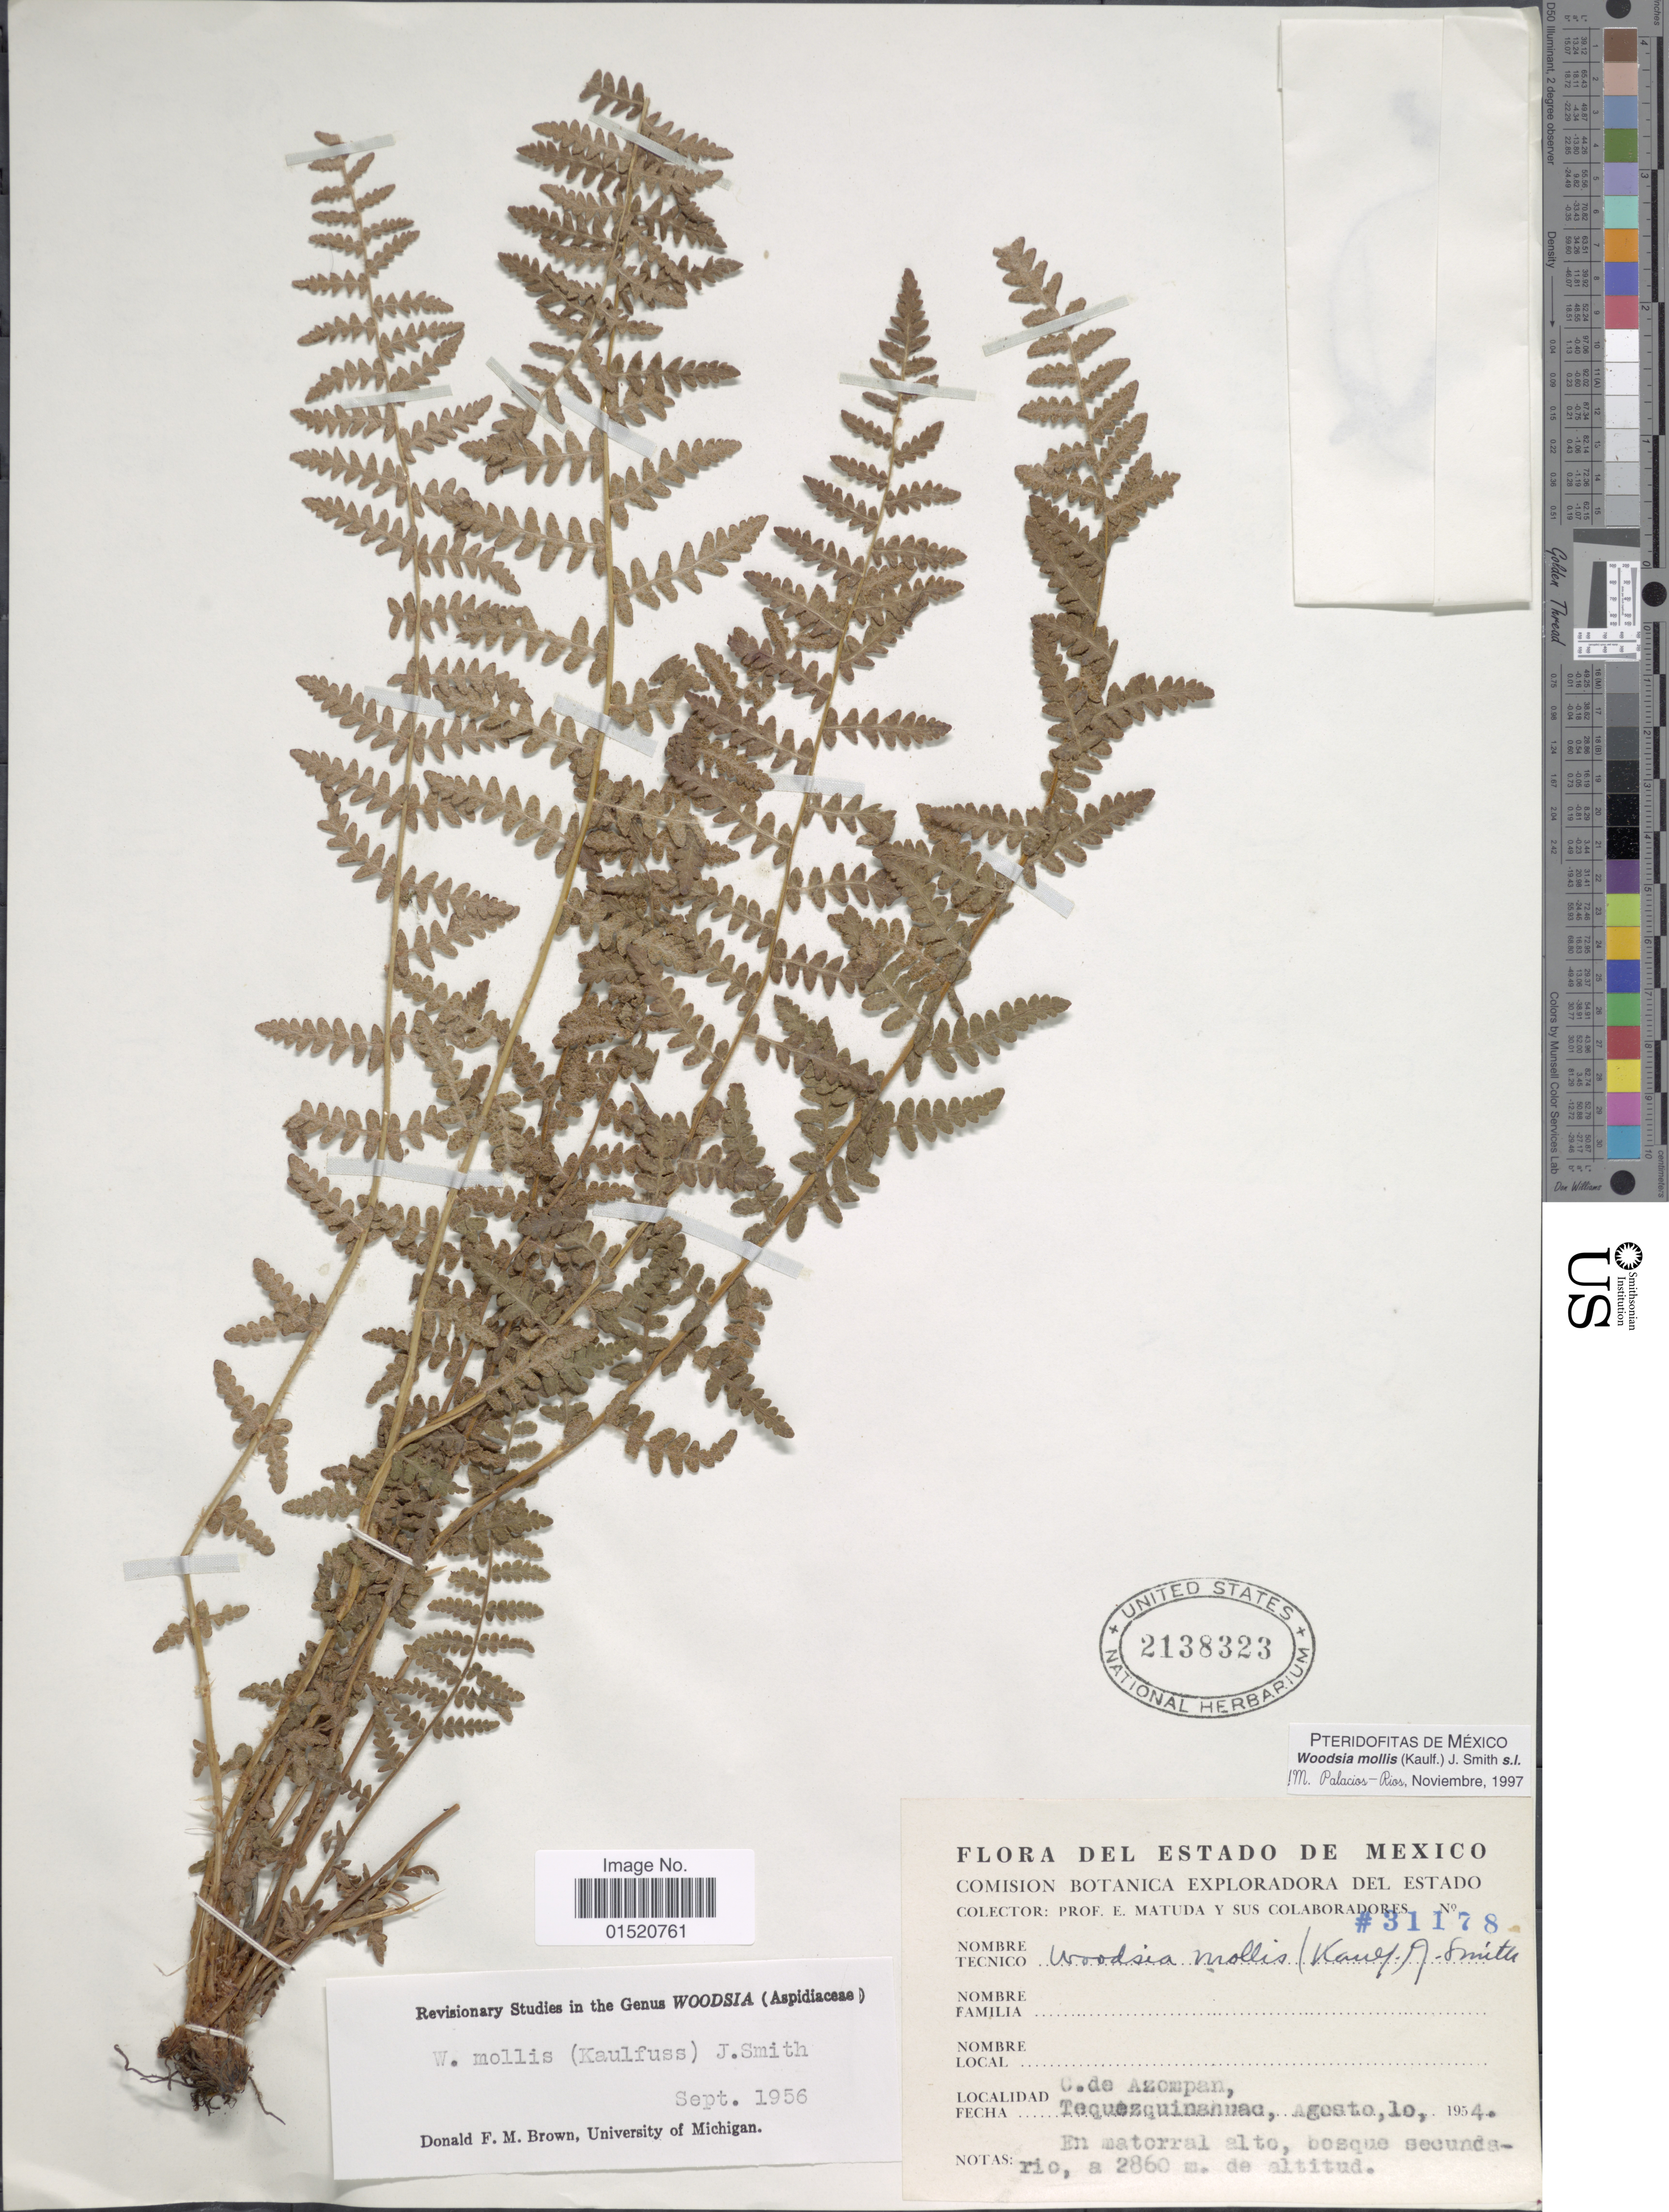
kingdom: Plantae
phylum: Tracheophyta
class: Polypodiopsida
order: Polypodiales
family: Woodsiaceae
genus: Woodsia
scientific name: Woodsia mollis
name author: (Kaulf.) J. Sm.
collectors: E. Matuda & Sus Colaboradores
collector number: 31178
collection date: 1954-08-10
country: Mexico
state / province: México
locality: C. de Azompan, Tequezquinahuau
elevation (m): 2860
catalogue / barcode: US 2138323